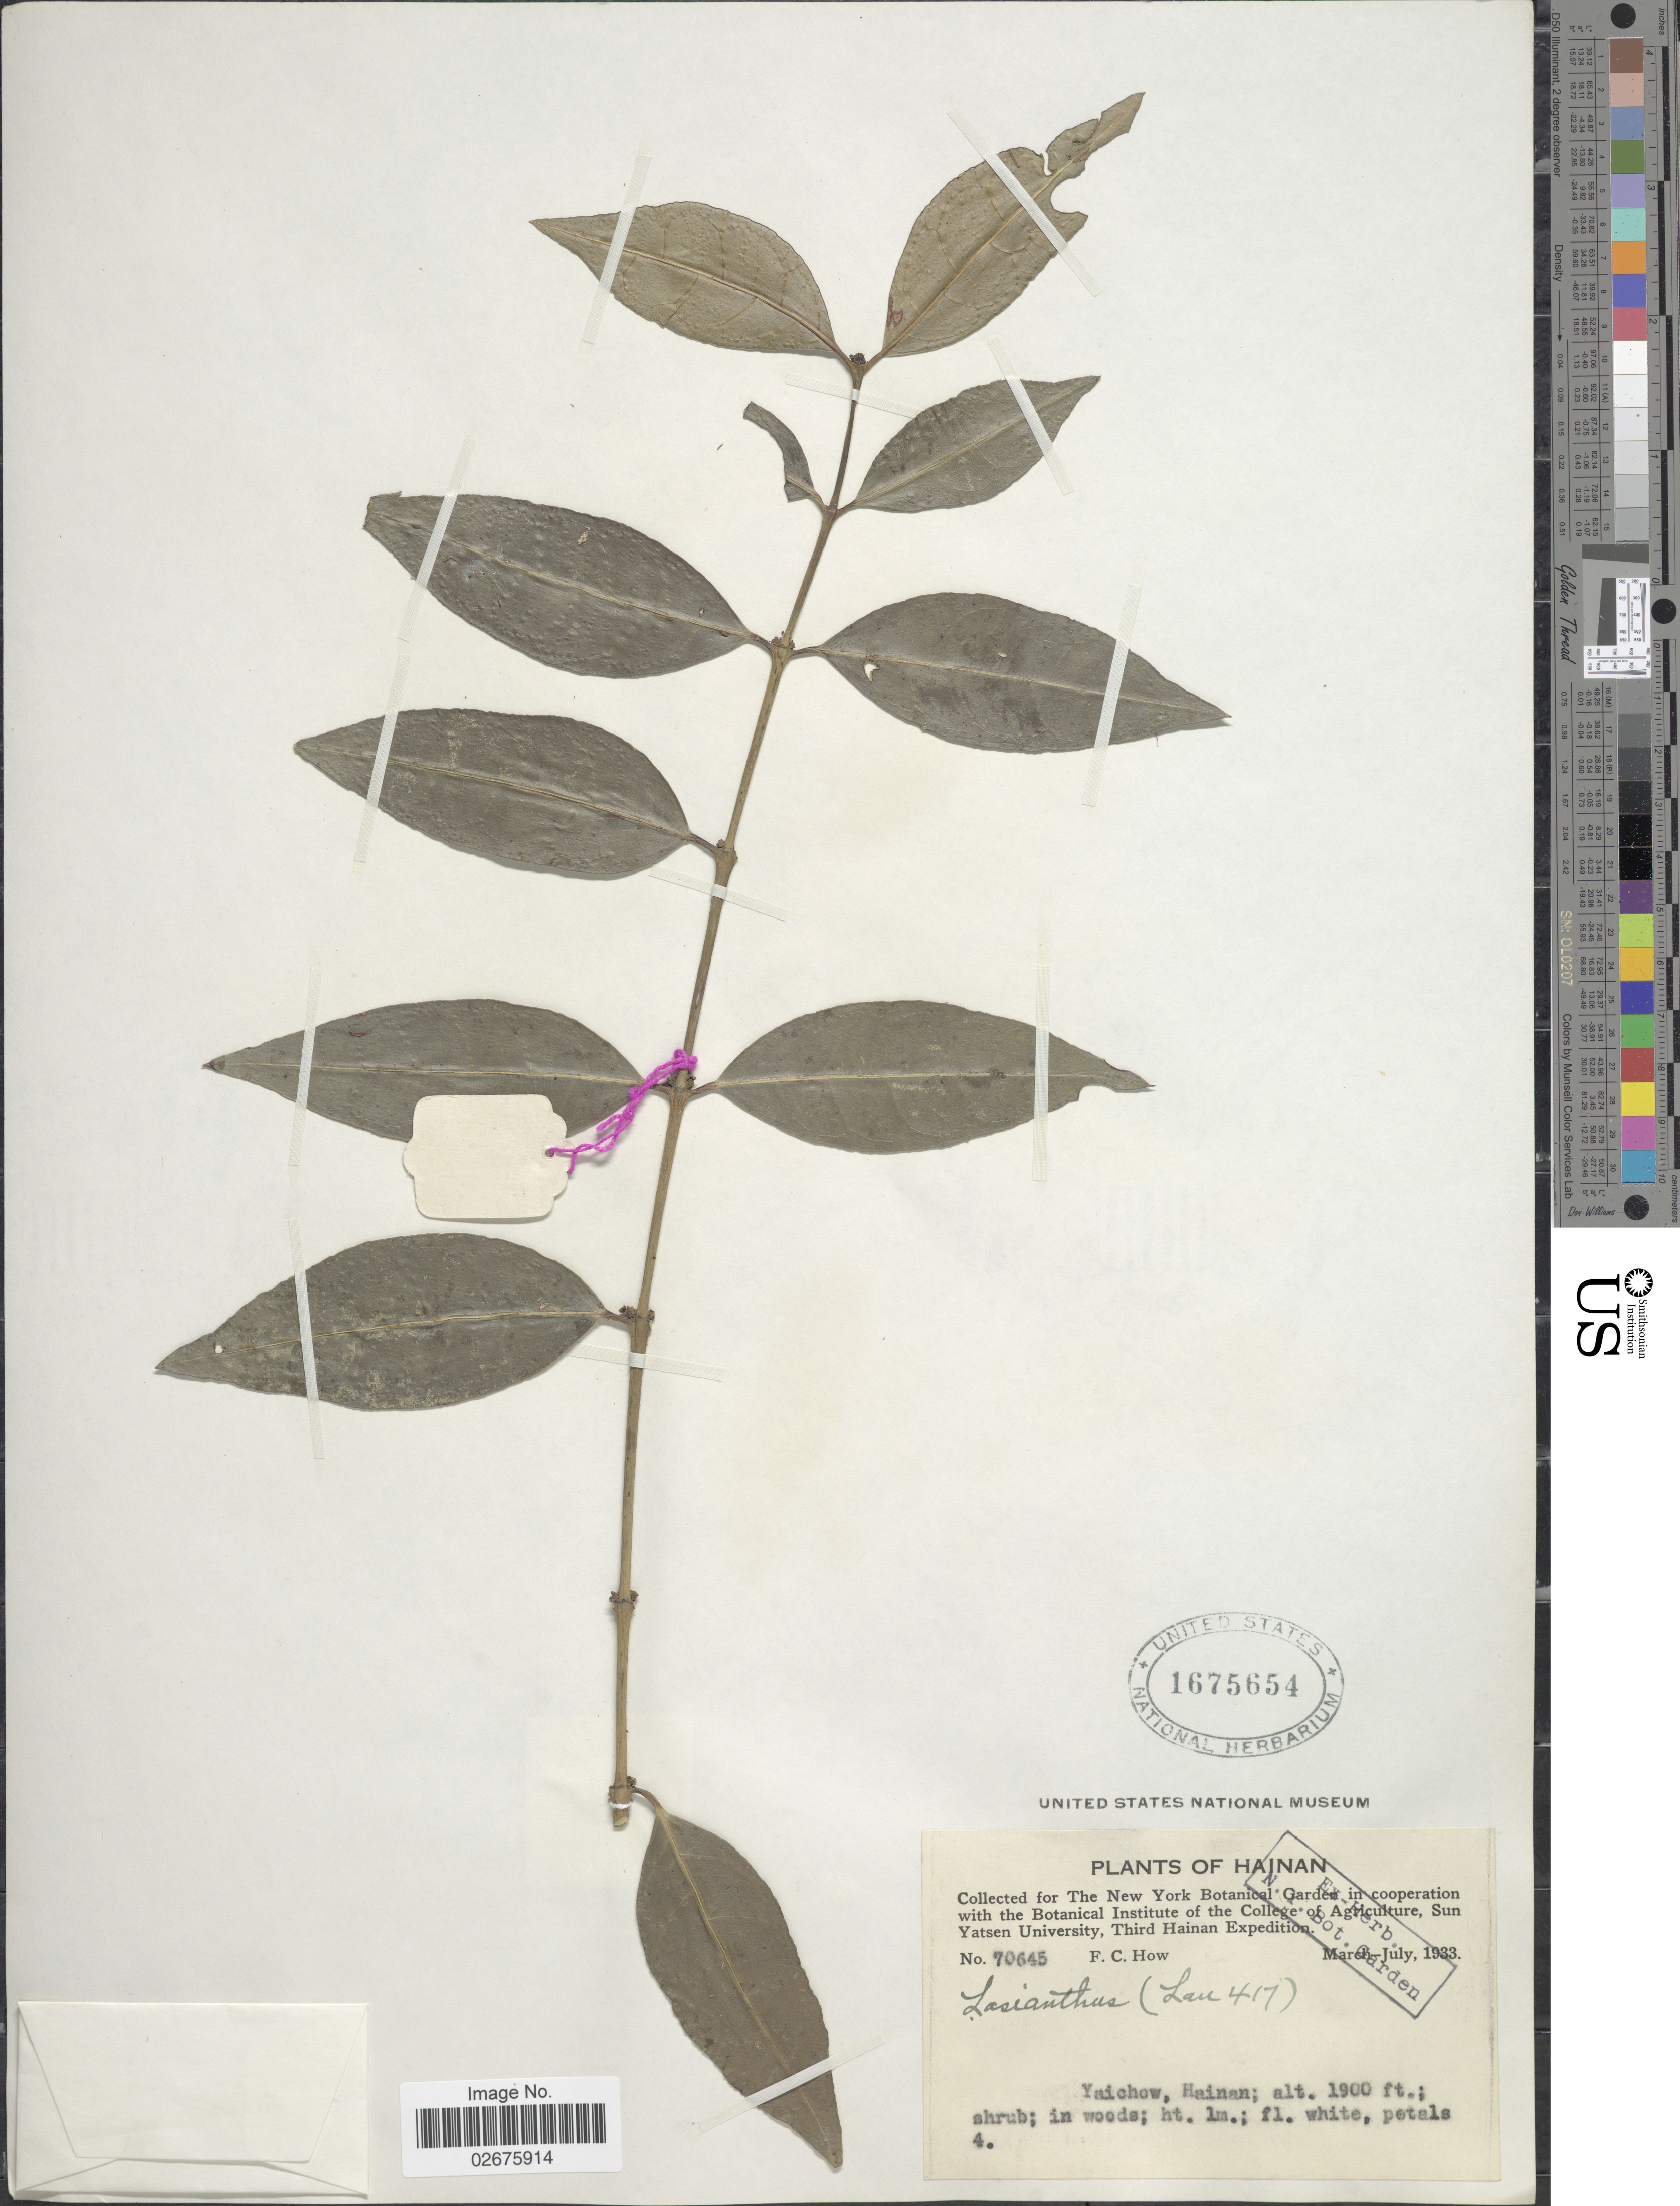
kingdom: Plantae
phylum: Tracheophyta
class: Magnoliopsida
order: Gentianales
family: Rubiaceae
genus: Lasianthus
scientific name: Lasianthus sp.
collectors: F. C. How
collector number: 70645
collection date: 1933-03/1933-07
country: China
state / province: Hainan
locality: Yaichow; in woods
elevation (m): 579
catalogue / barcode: US 1675654